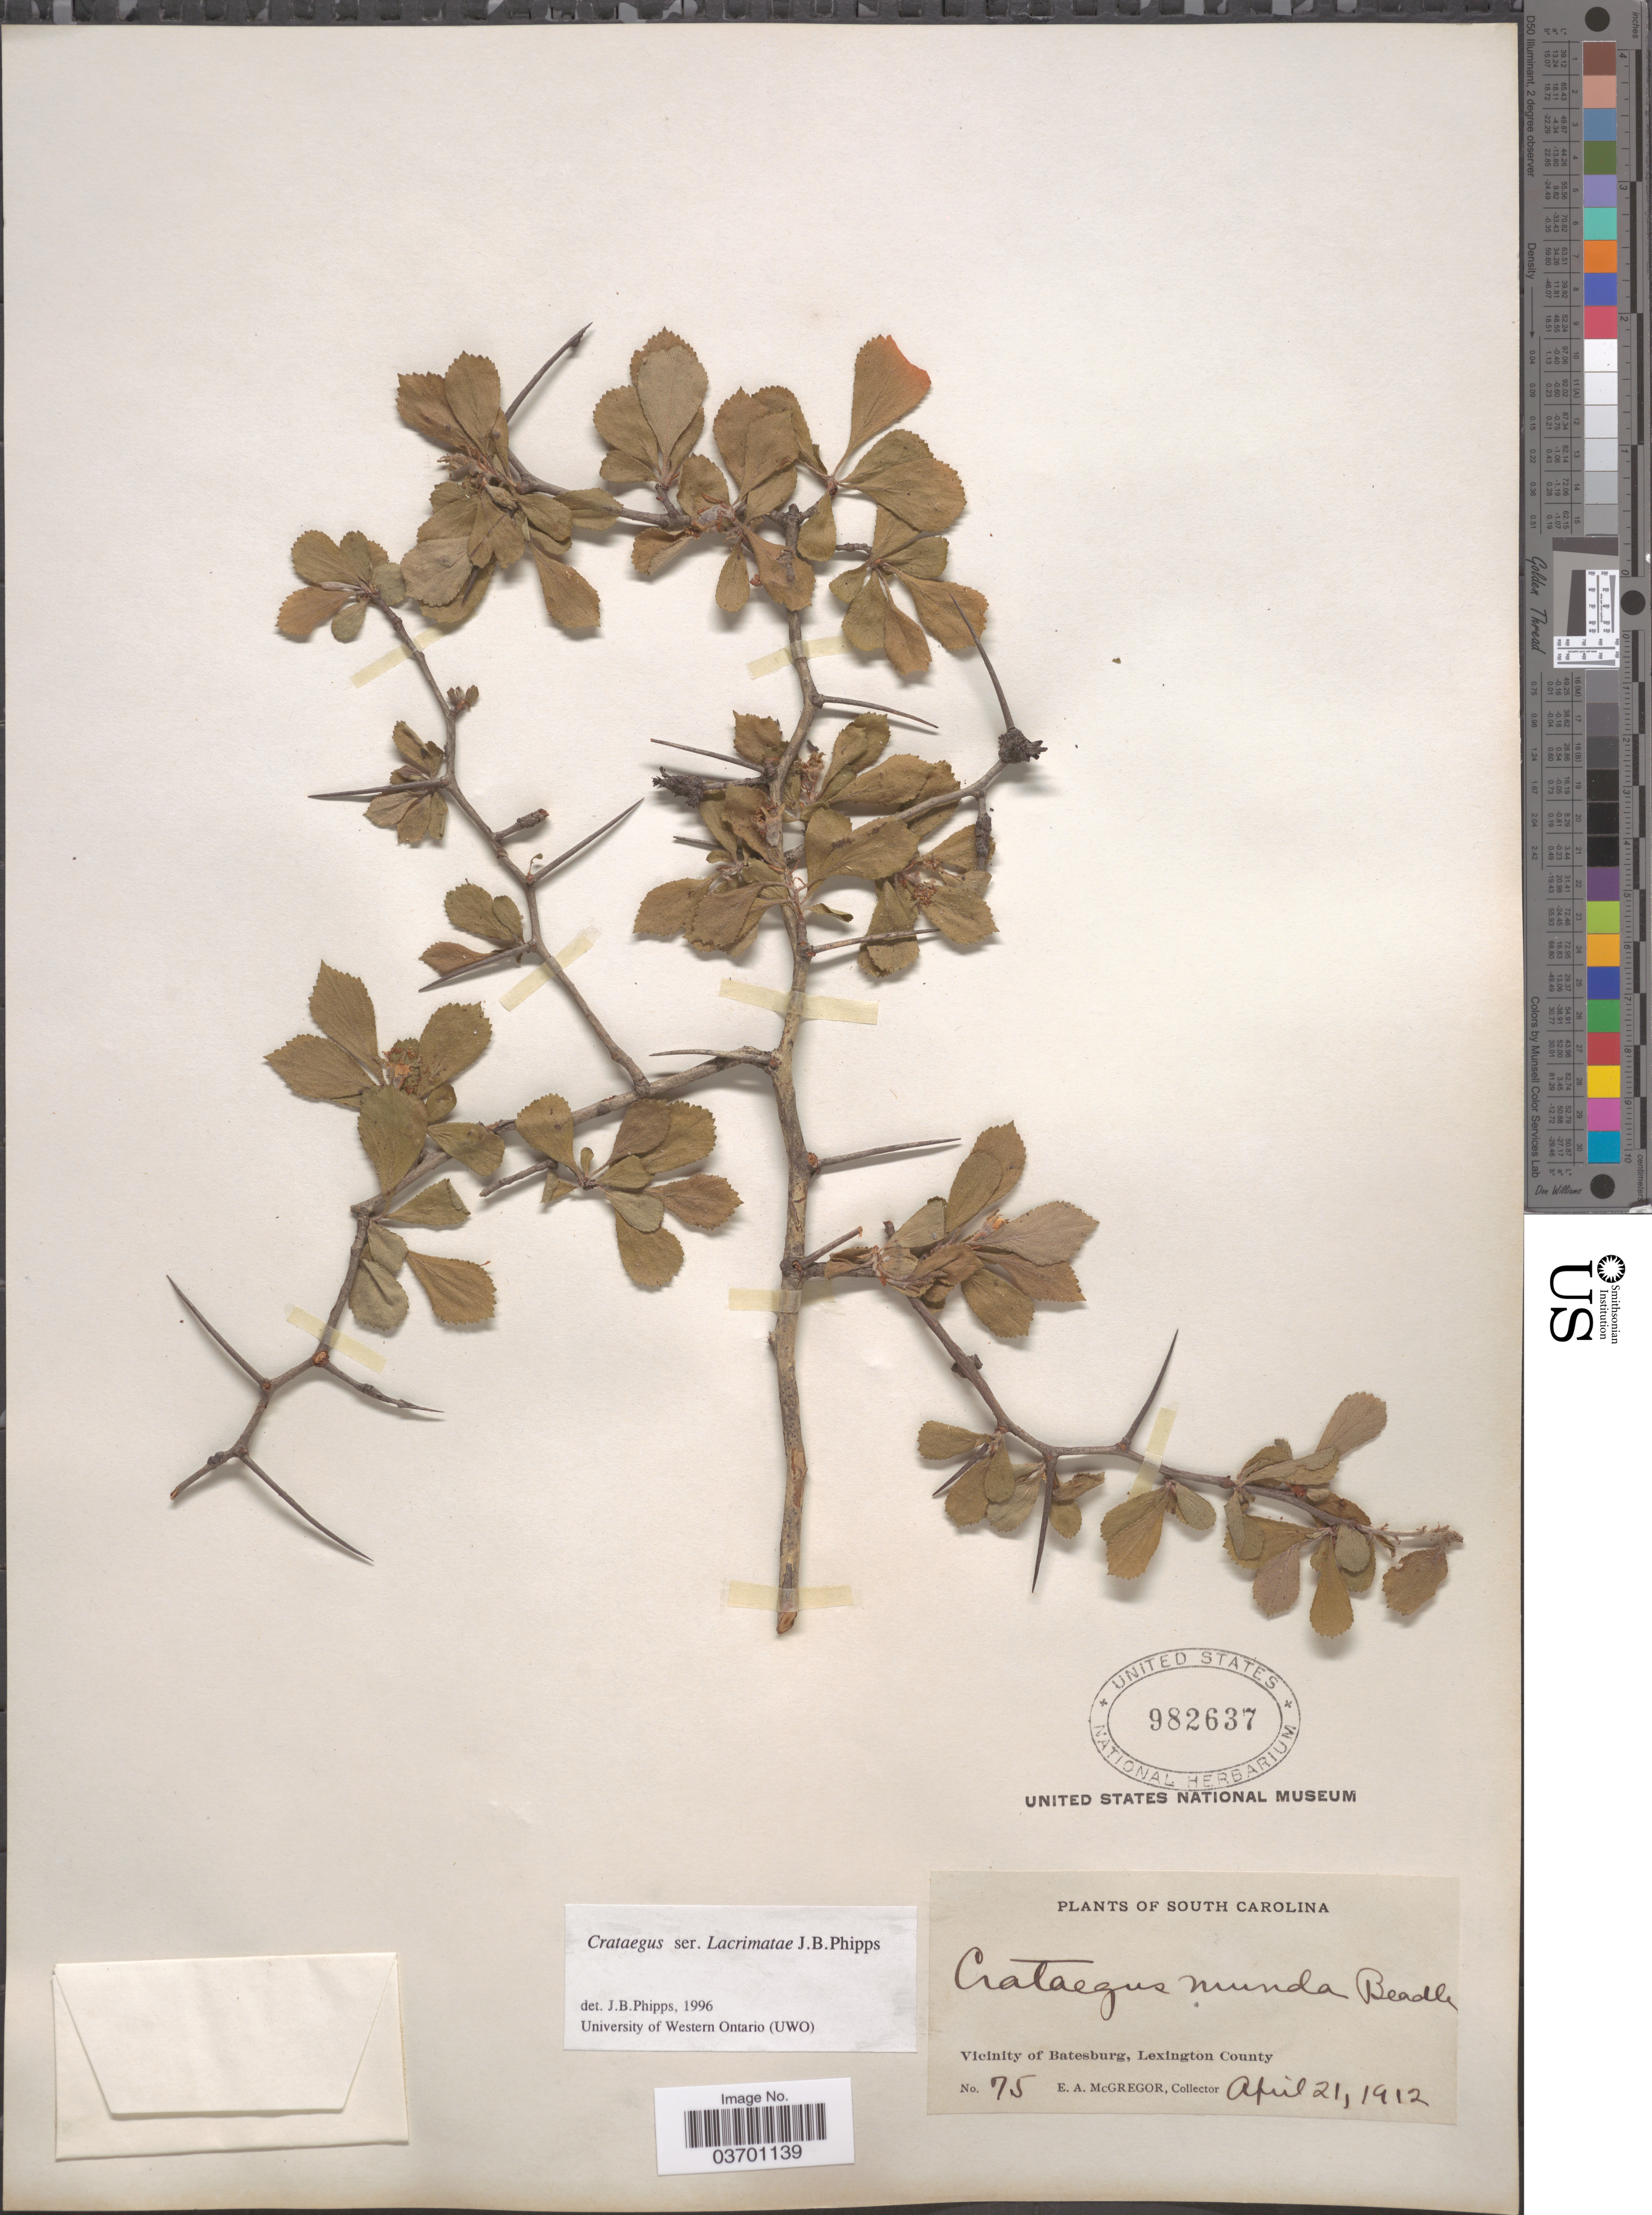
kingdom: Plantae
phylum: Tracheophyta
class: Magnoliopsida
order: Rosales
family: Rosaceae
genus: Crataegus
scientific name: Crataegus munda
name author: Beadle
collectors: E. A. McGregor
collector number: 75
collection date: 1912-04-21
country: United States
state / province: South Carolina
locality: Vicinity of Batesburg, Lexington County.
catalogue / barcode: US 982637